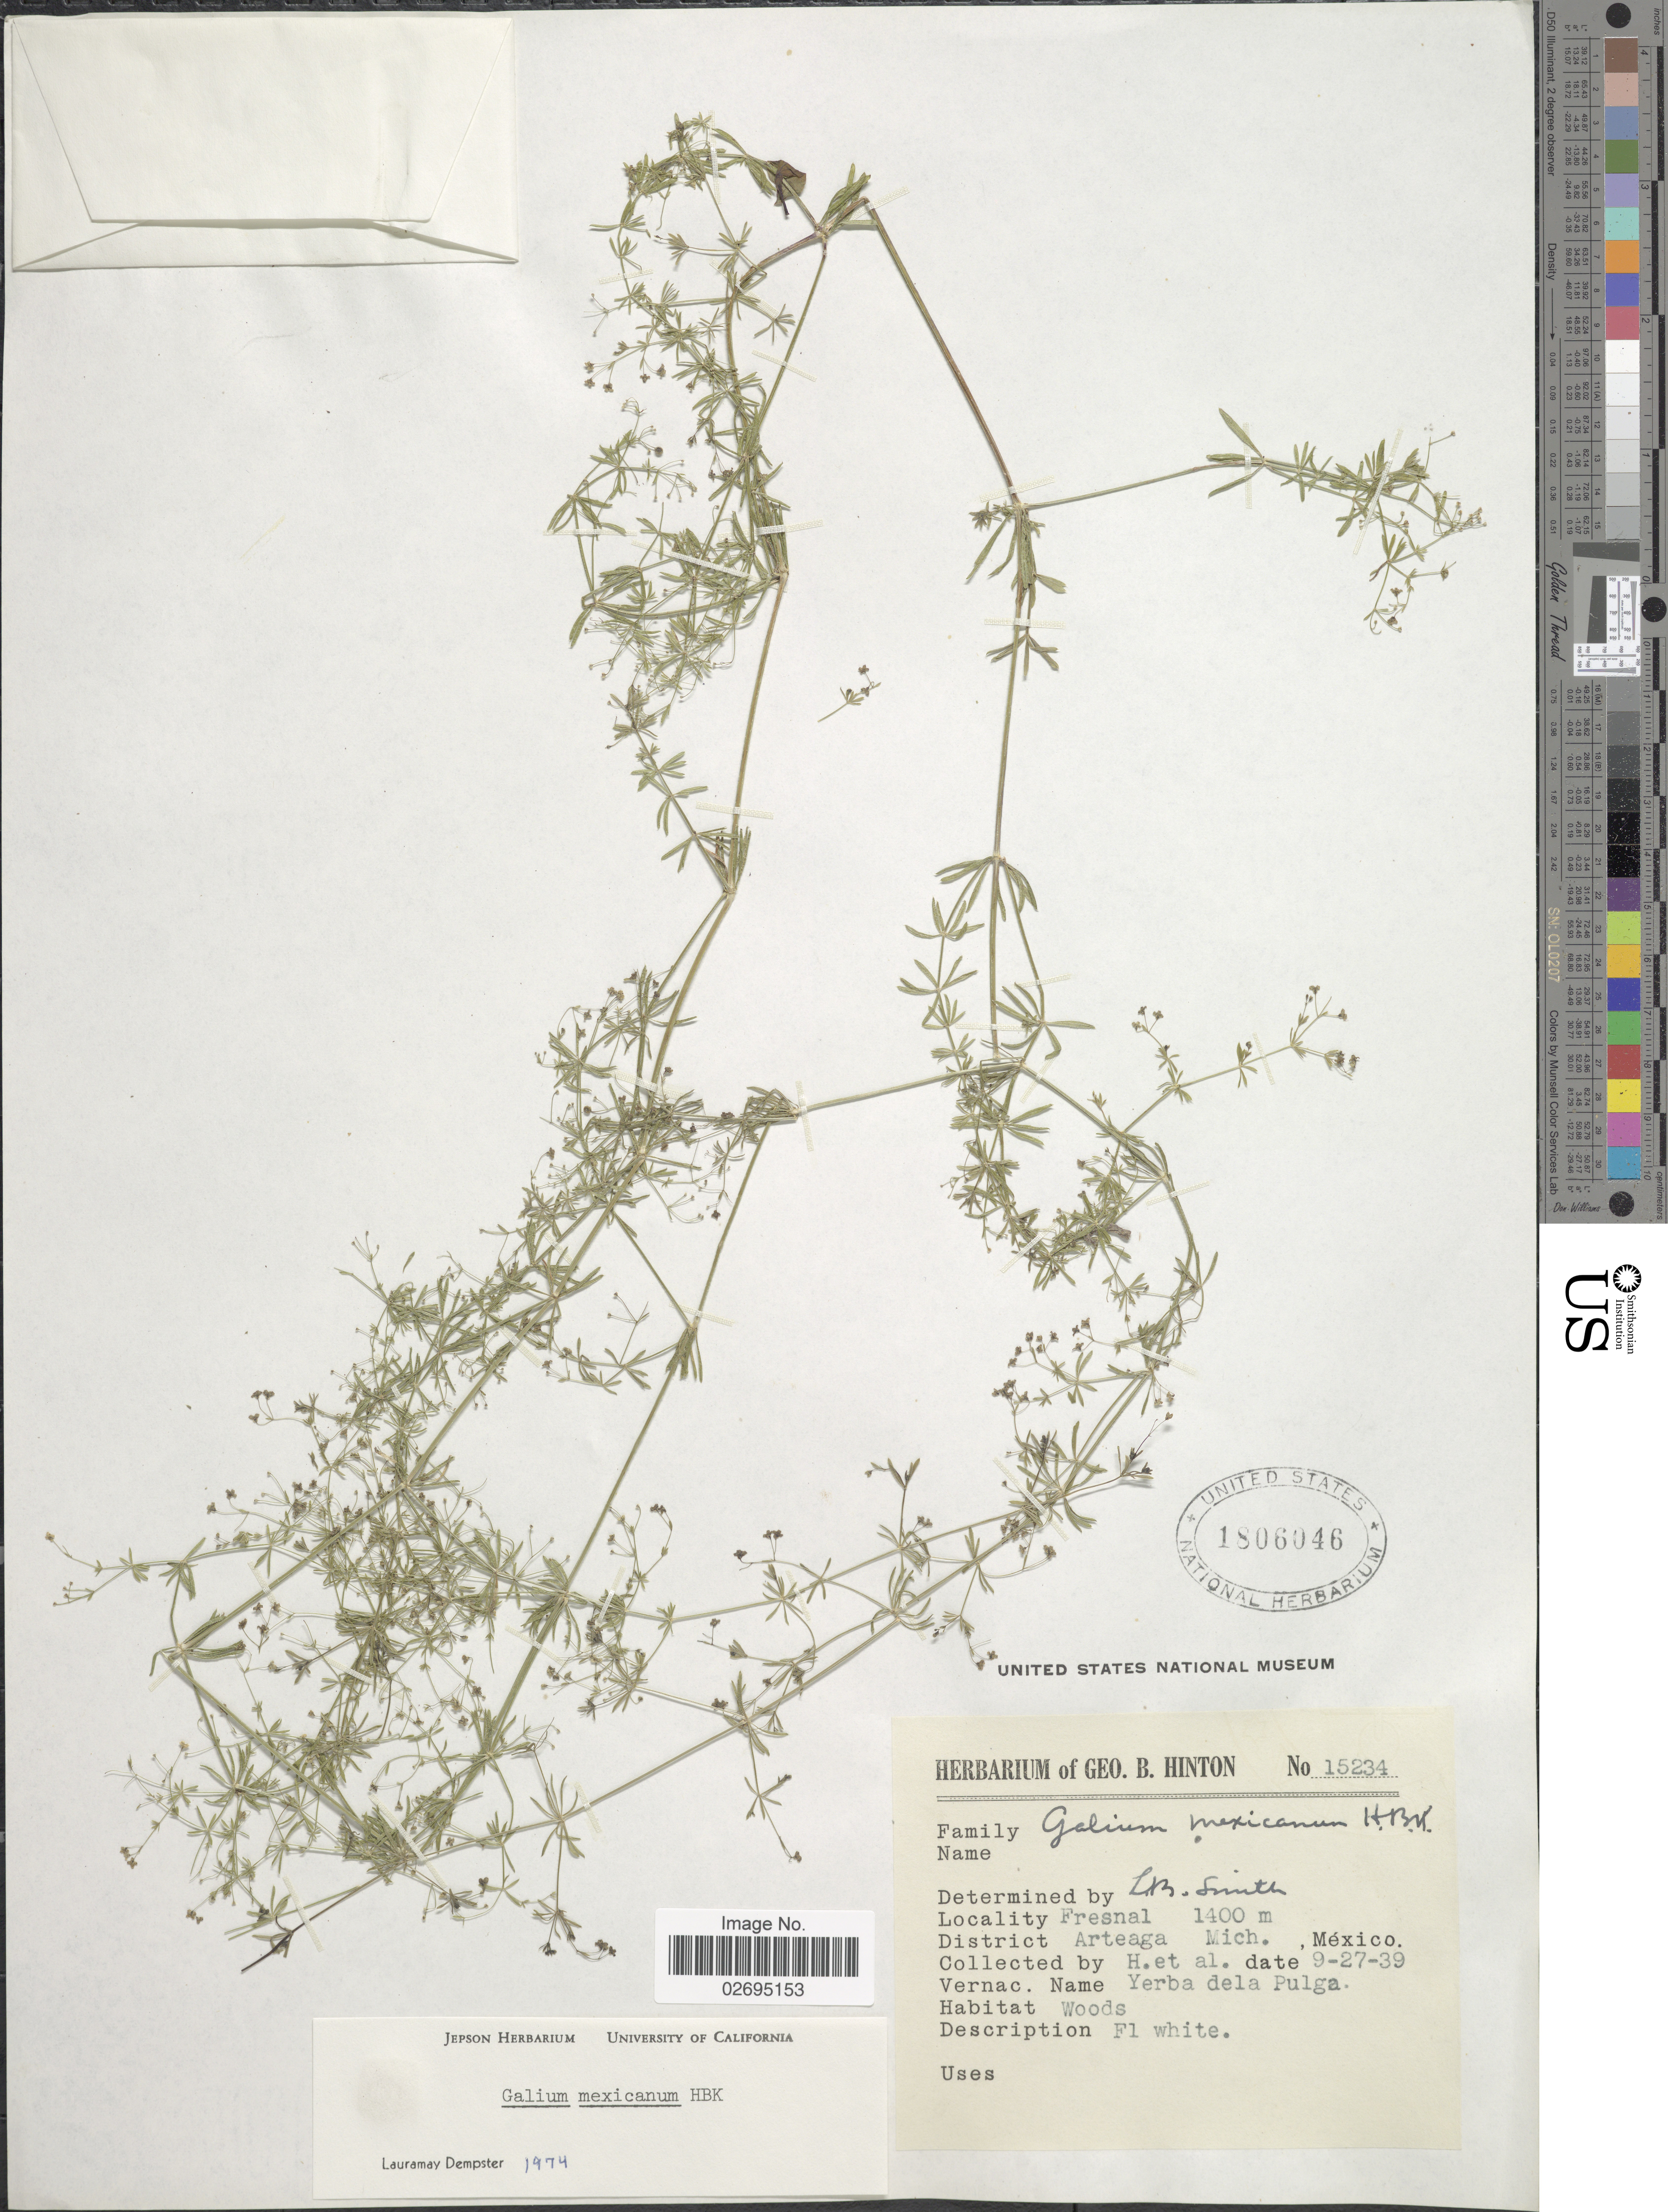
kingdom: Plantae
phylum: Tracheophyta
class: Magnoliopsida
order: Gentianales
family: Rubiaceae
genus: Galium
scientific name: Galium mexicanum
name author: Kunth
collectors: G. B. Hinton & et al.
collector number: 15234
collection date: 1939-09-27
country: Mexico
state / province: Michoacán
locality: Fresnal. District Arteaga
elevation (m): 1400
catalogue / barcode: US 1806046